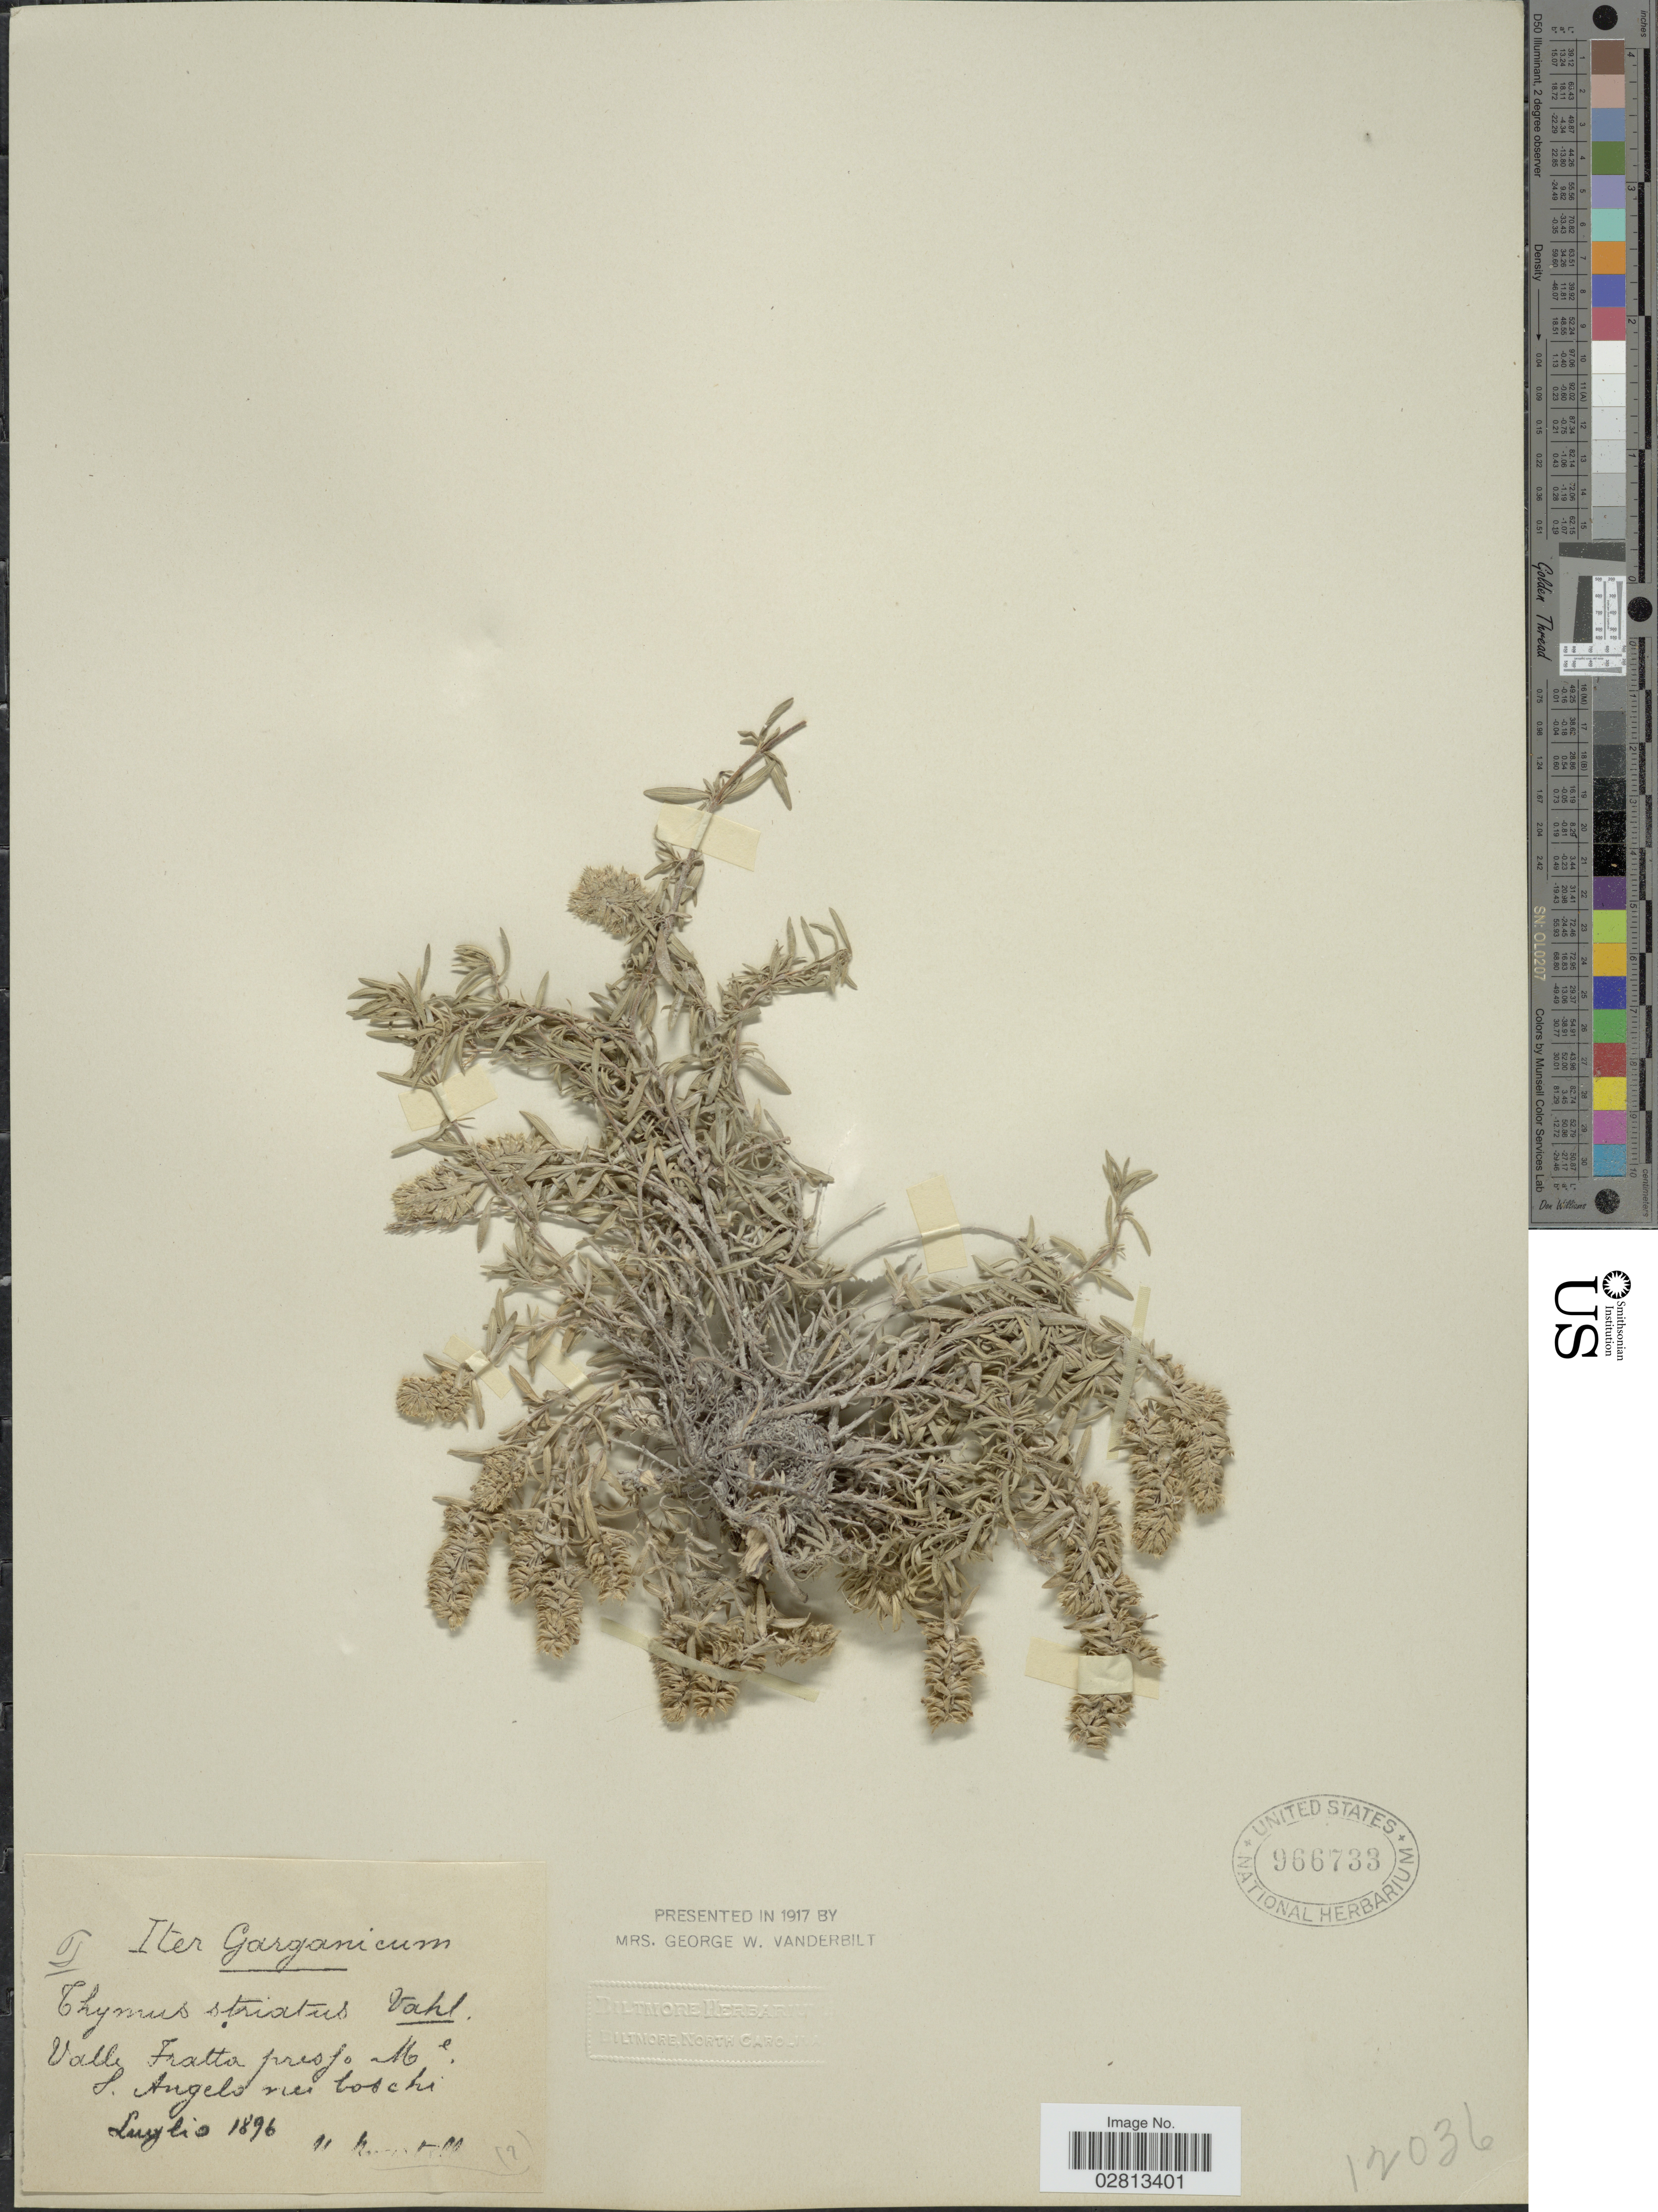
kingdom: Plantae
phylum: Tracheophyta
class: Magnoliopsida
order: Lamiales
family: Lamiaceae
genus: Thymus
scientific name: Thymus striatus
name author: Vahl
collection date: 1896-07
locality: Garganicum. Valle Fratta presso M. S. Angelo mei boschi [interpreted]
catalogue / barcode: US 966733